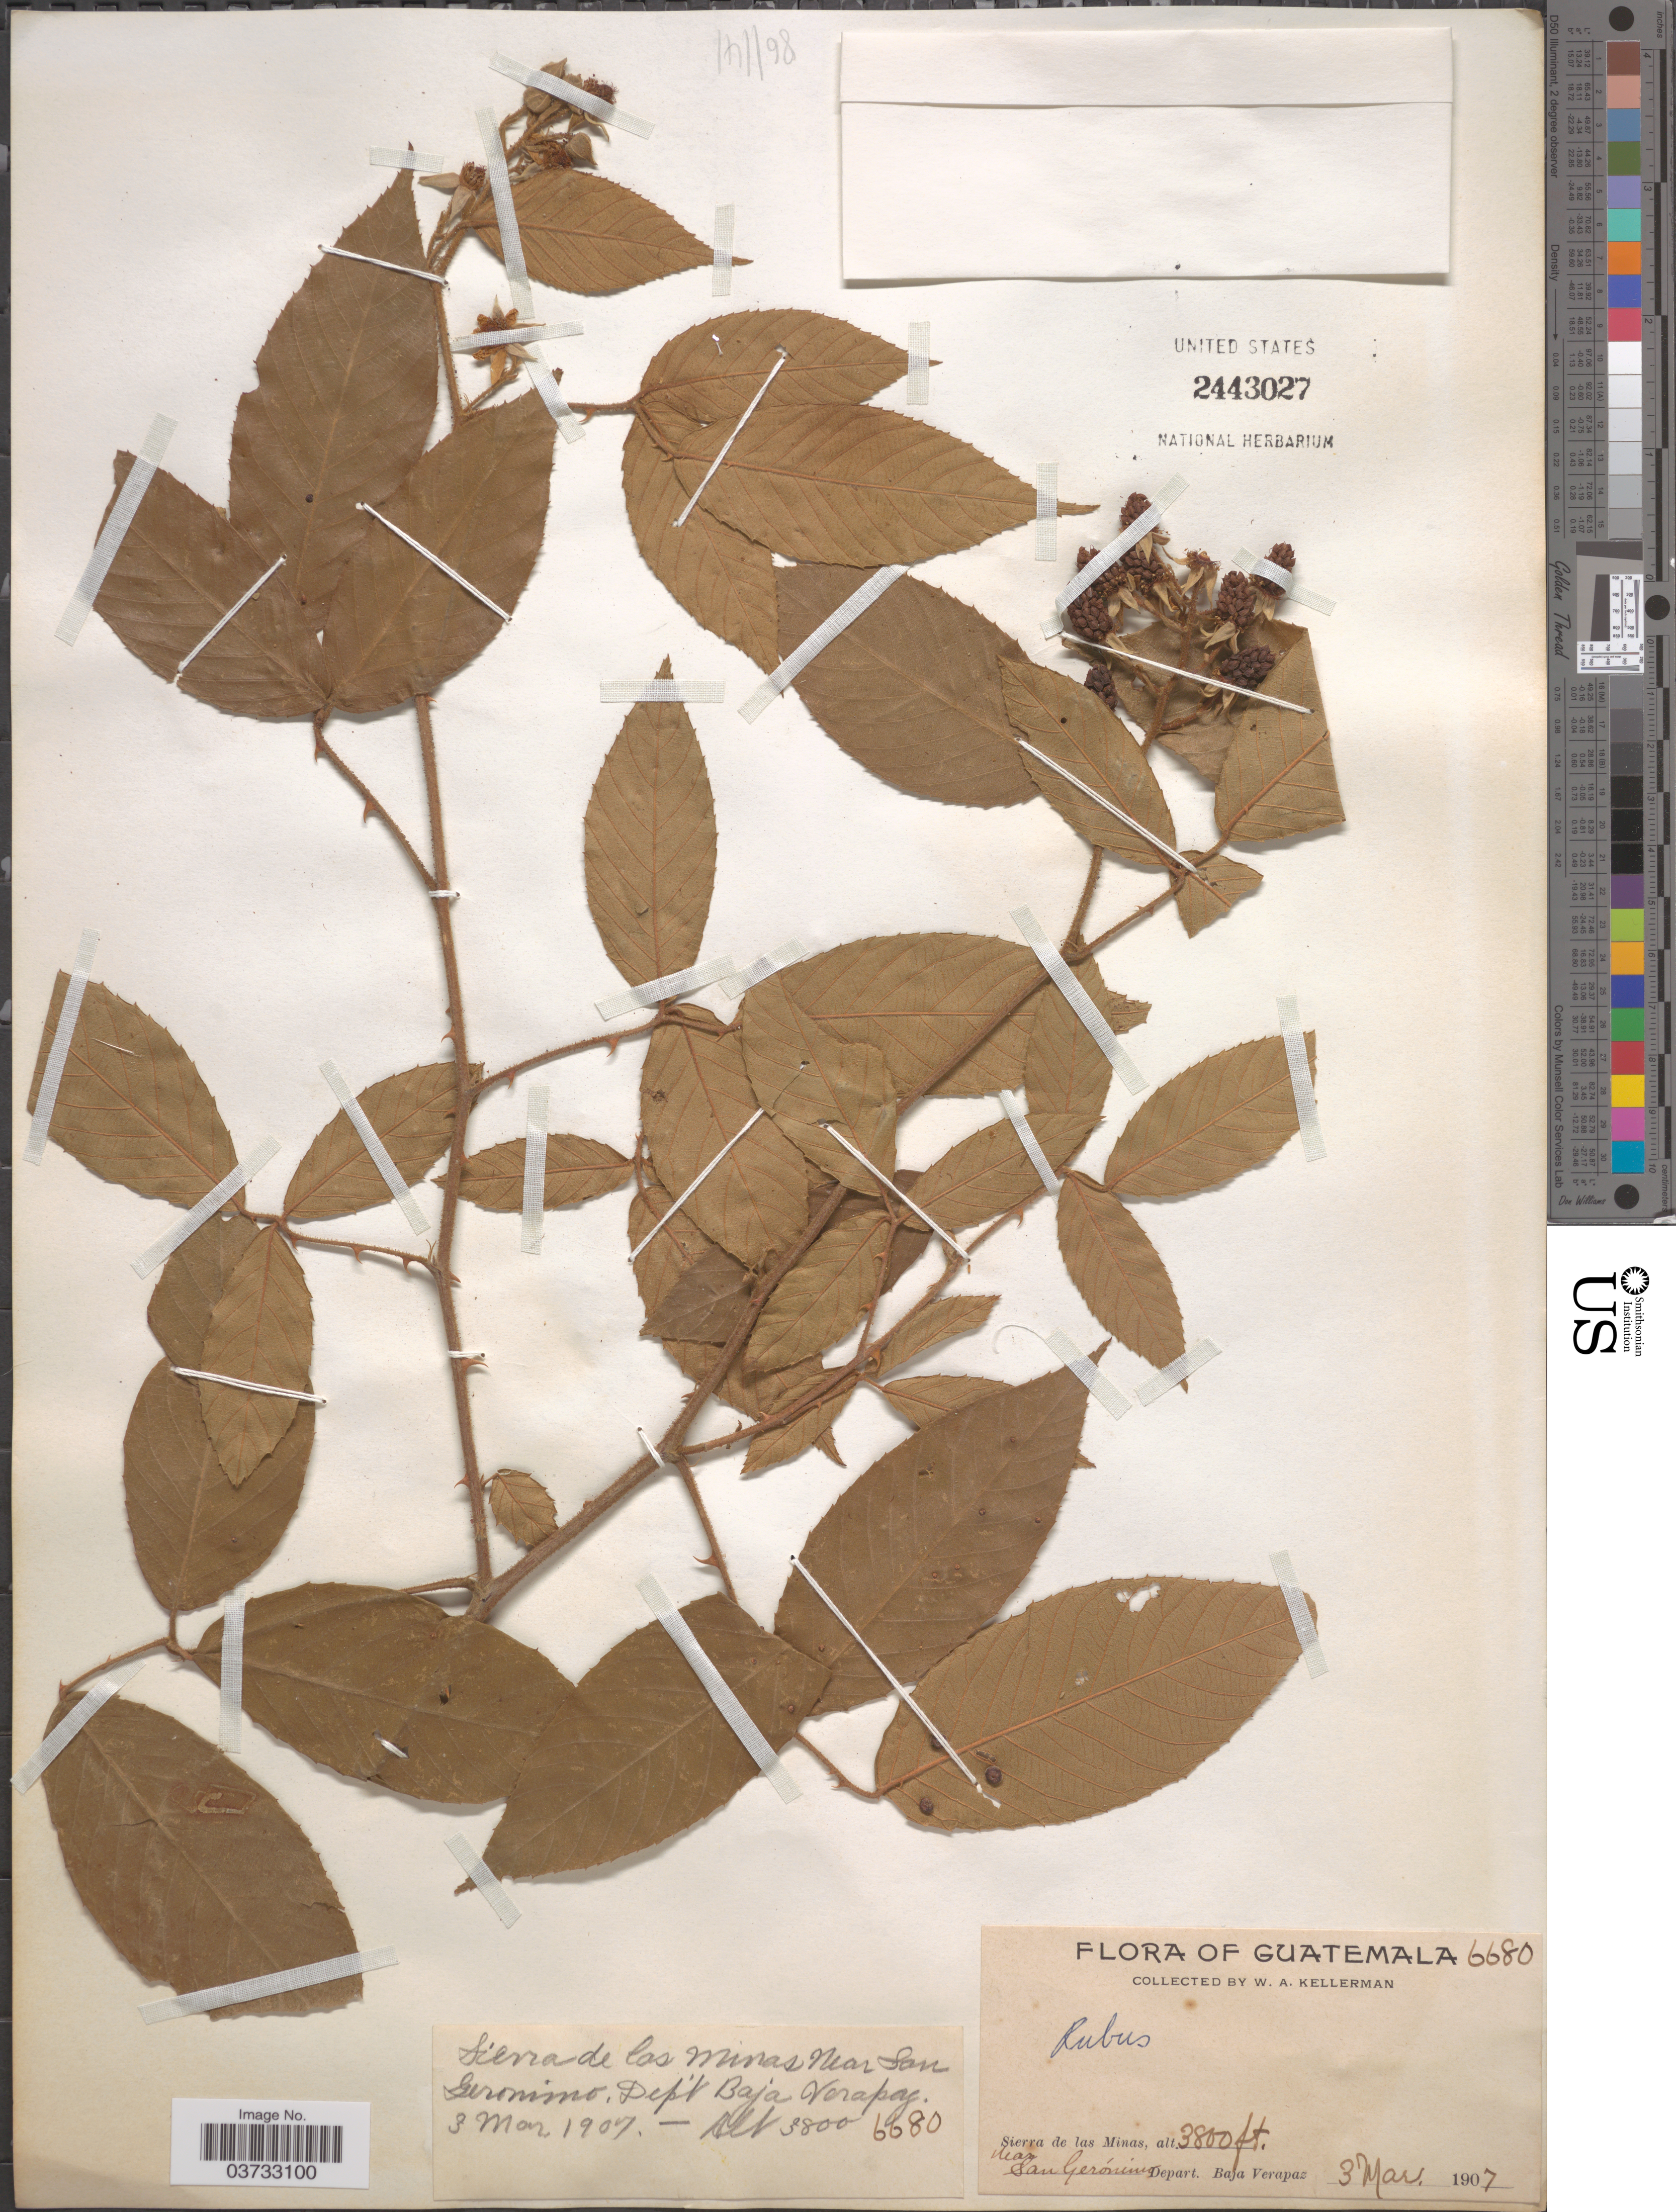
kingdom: Plantae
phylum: Tracheophyta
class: Magnoliopsida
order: Rosales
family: Rosaceae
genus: Rubus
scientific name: Rubus sp.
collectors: W. Kellerman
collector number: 6680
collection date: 1907-03-03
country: Guatemala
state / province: Baja Verapaz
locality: Sierra de las Minas. Near San Gerónimo. Depart. Baja Verapaz.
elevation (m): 1158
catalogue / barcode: US 2443027